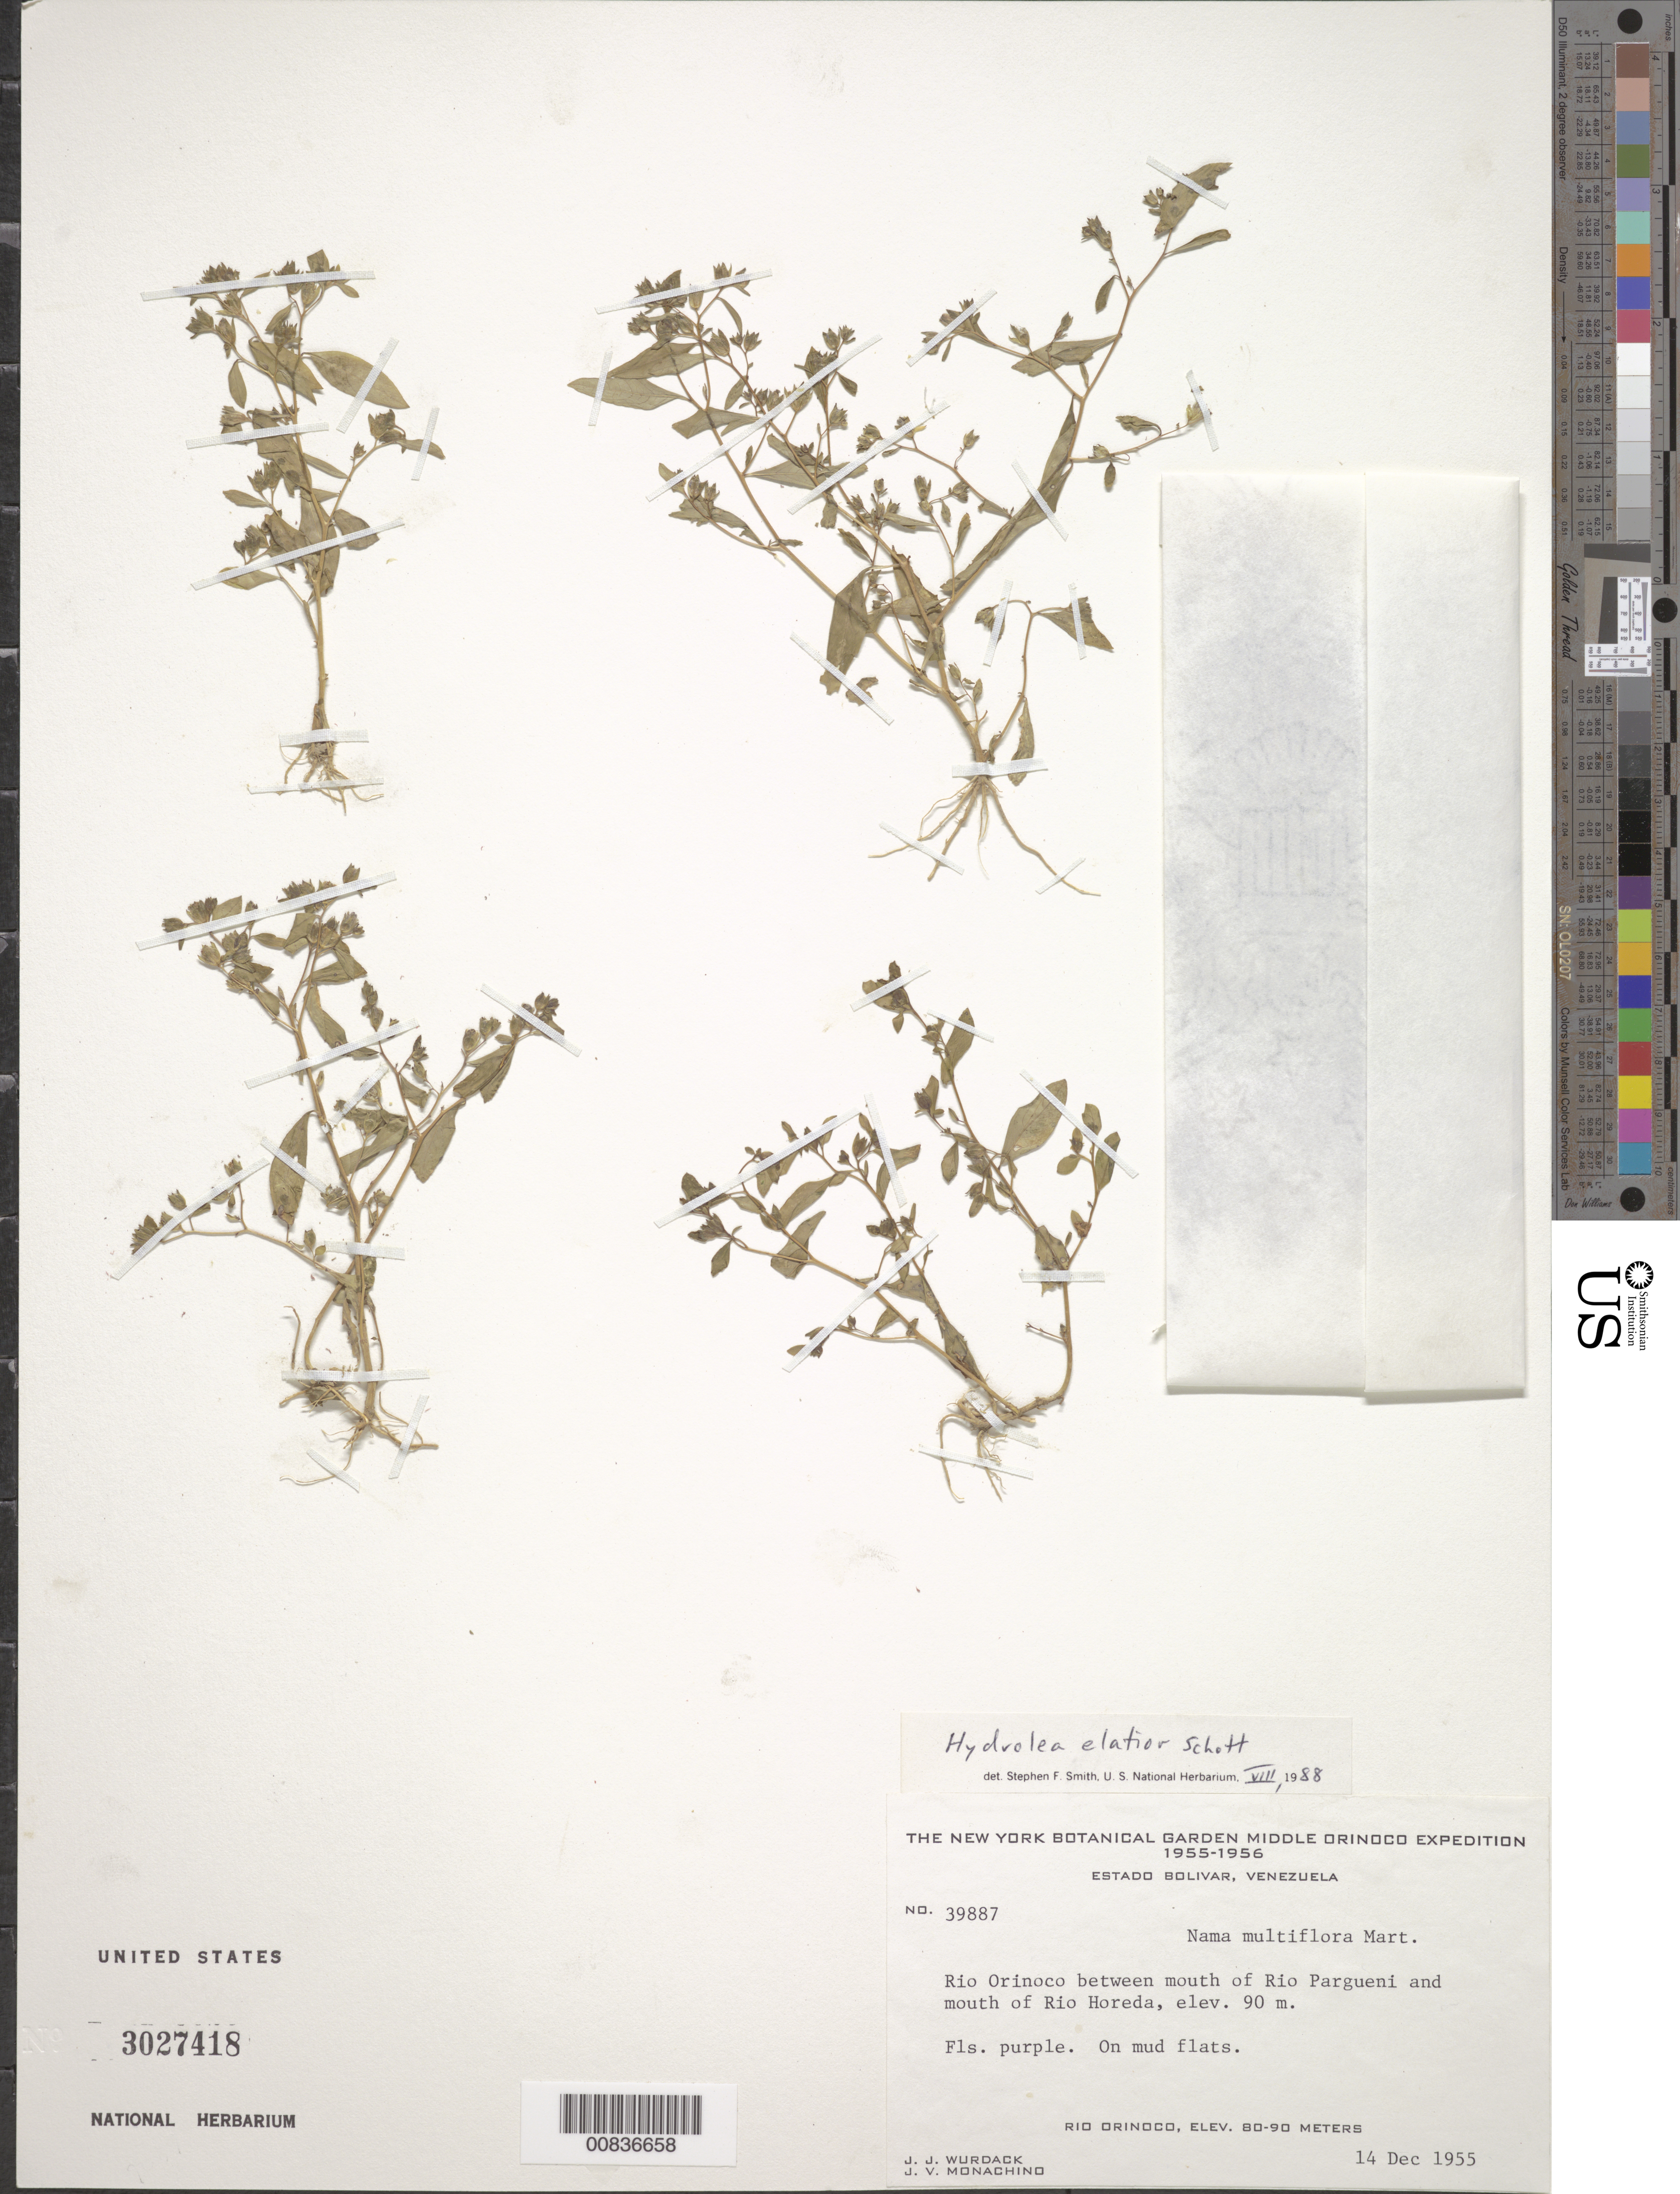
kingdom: Plantae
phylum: Tracheophyta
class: Magnoliopsida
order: Solanales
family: Hydroleaceae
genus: Hydrolea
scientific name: Hydrolea elatior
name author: Schott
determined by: Smith, Stephen F., (US), NMNH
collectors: J. J. Wurdack & J. V. Monachino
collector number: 39887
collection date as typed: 14-Dec-55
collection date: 1955-12-14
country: Venezuela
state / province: Bolívar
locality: Río Pargueni, between mouth and Río Horeda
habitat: Mud flats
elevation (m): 90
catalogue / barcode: US 3027418